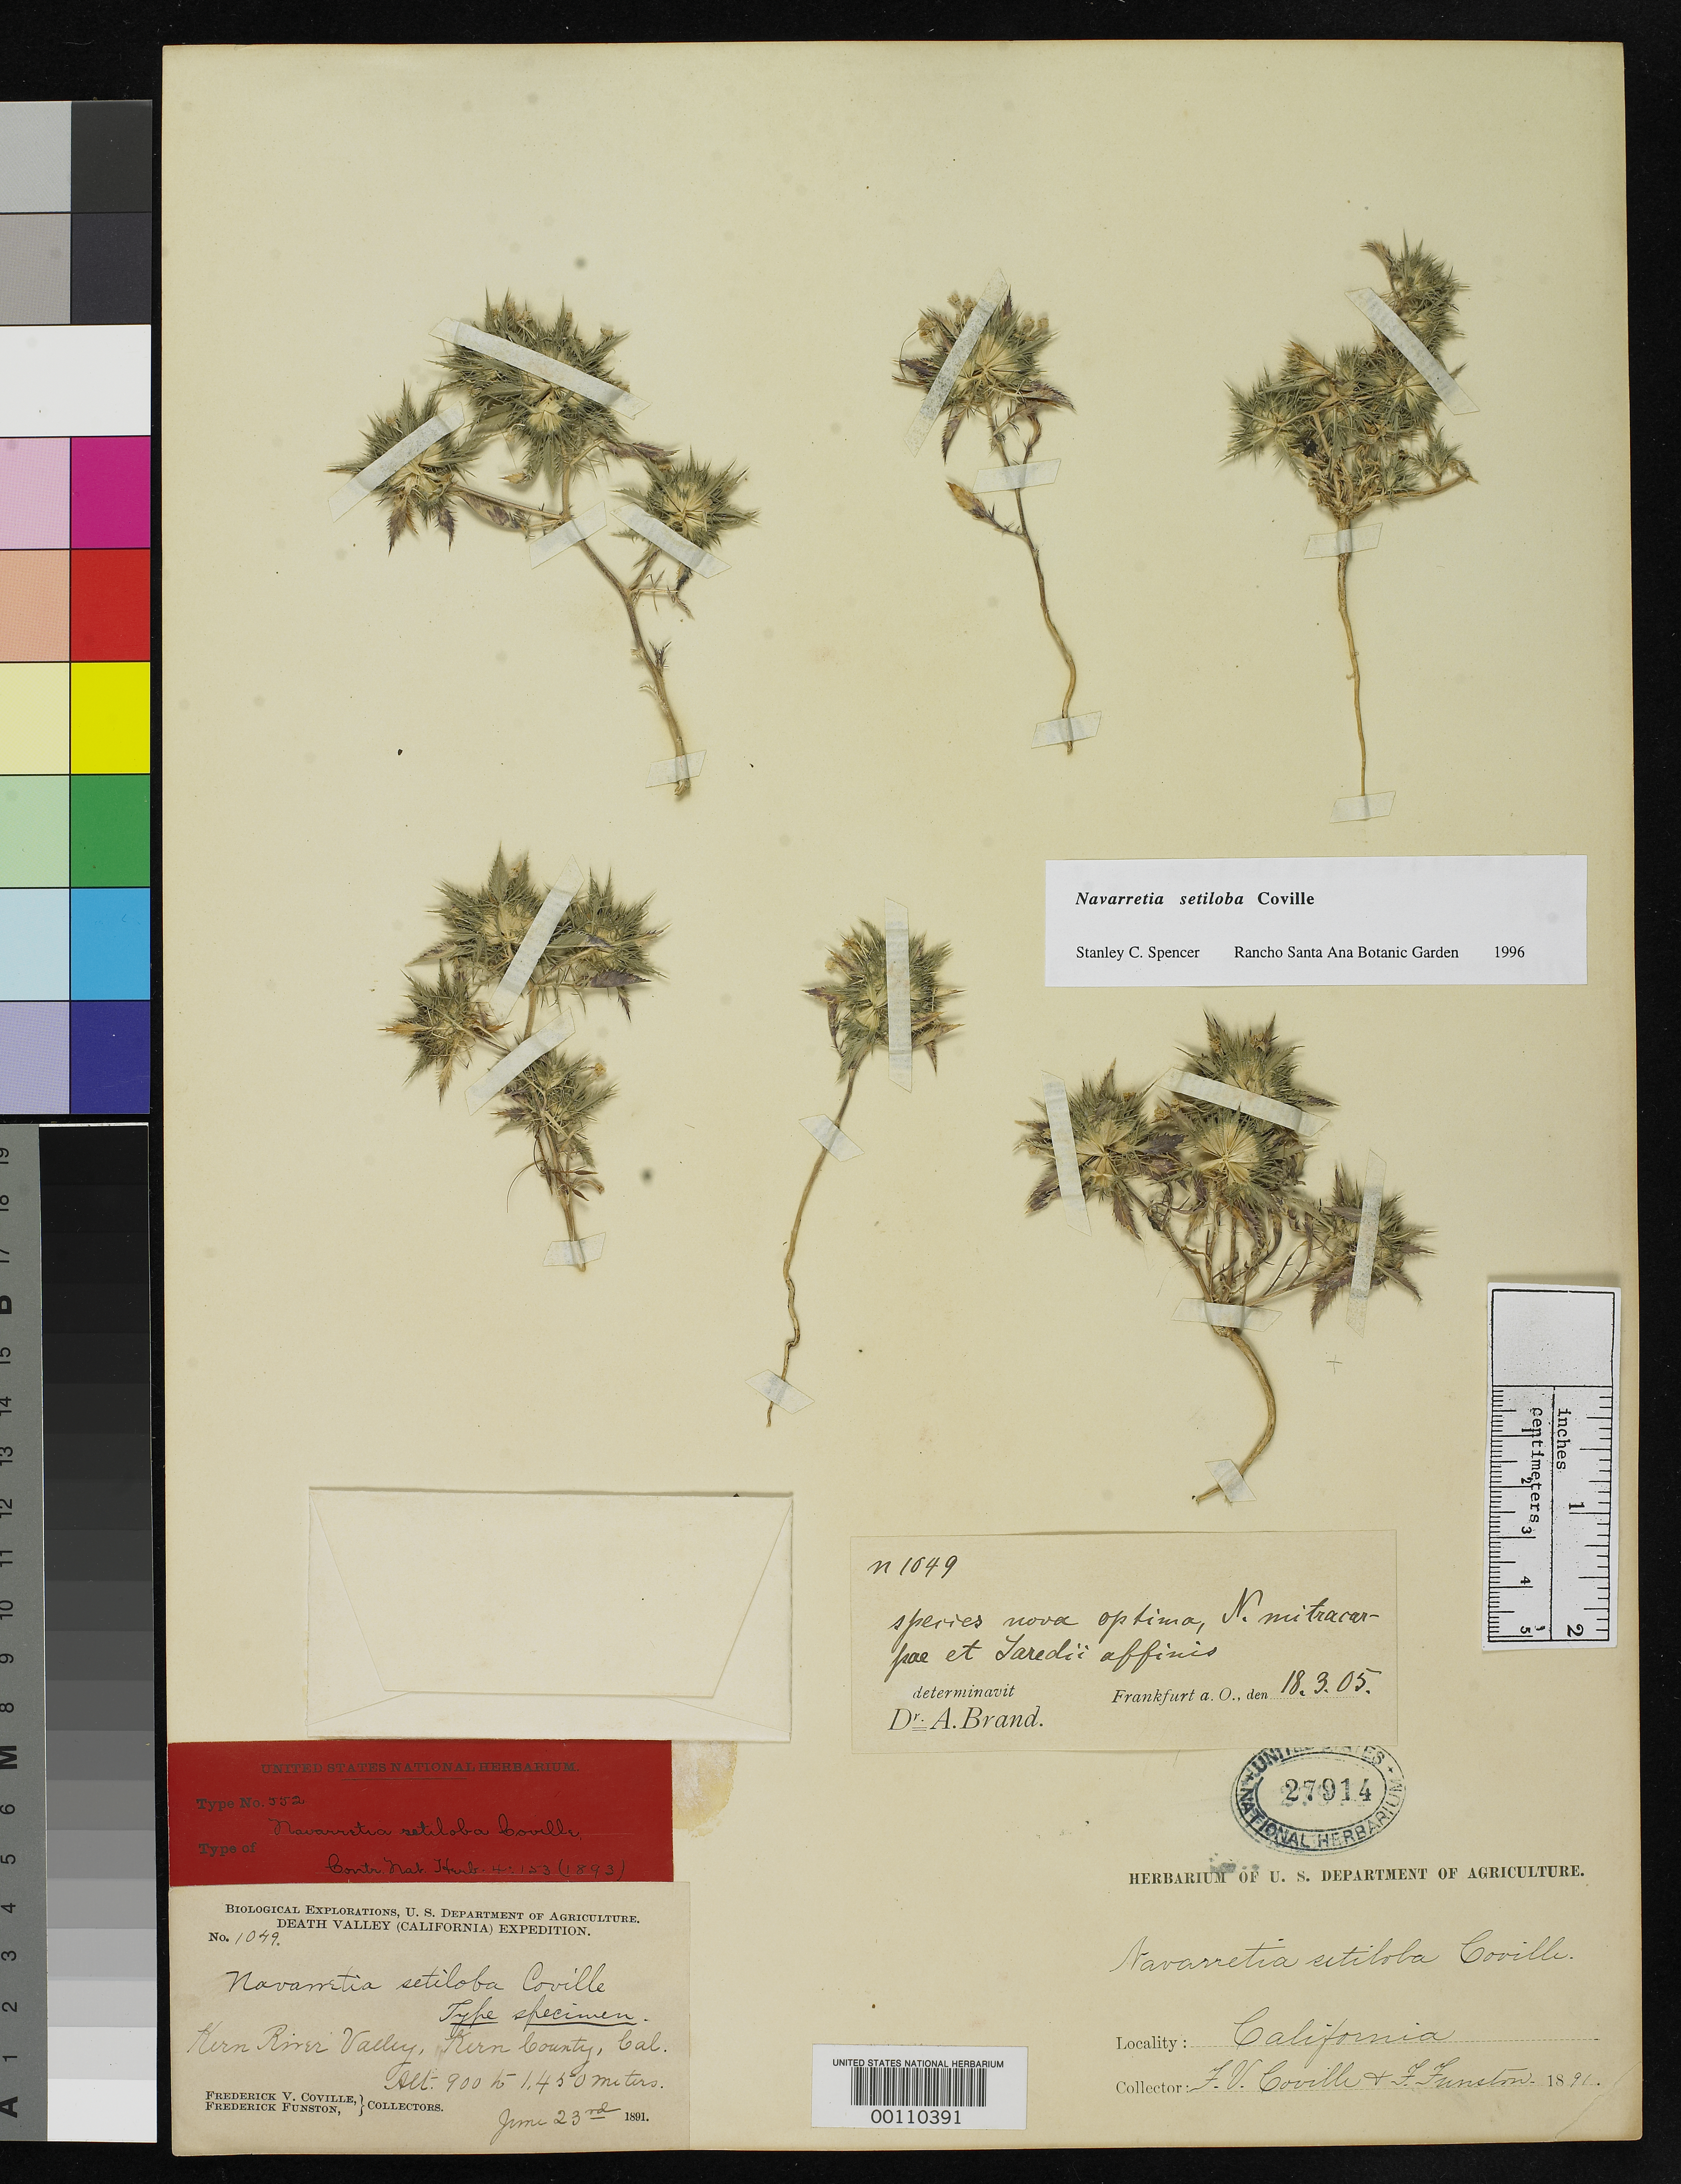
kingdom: Plantae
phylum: Tracheophyta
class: Magnoliopsida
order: Ericales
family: Polemoniaceae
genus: Navarretia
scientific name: Navarretia setiloba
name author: Coville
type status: Holotype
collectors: F. V. Coville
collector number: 1049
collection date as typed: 23 Jun 1891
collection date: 1891-06-23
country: United States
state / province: California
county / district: Kern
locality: Between Kernville and Havilah.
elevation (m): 900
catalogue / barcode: US 27914